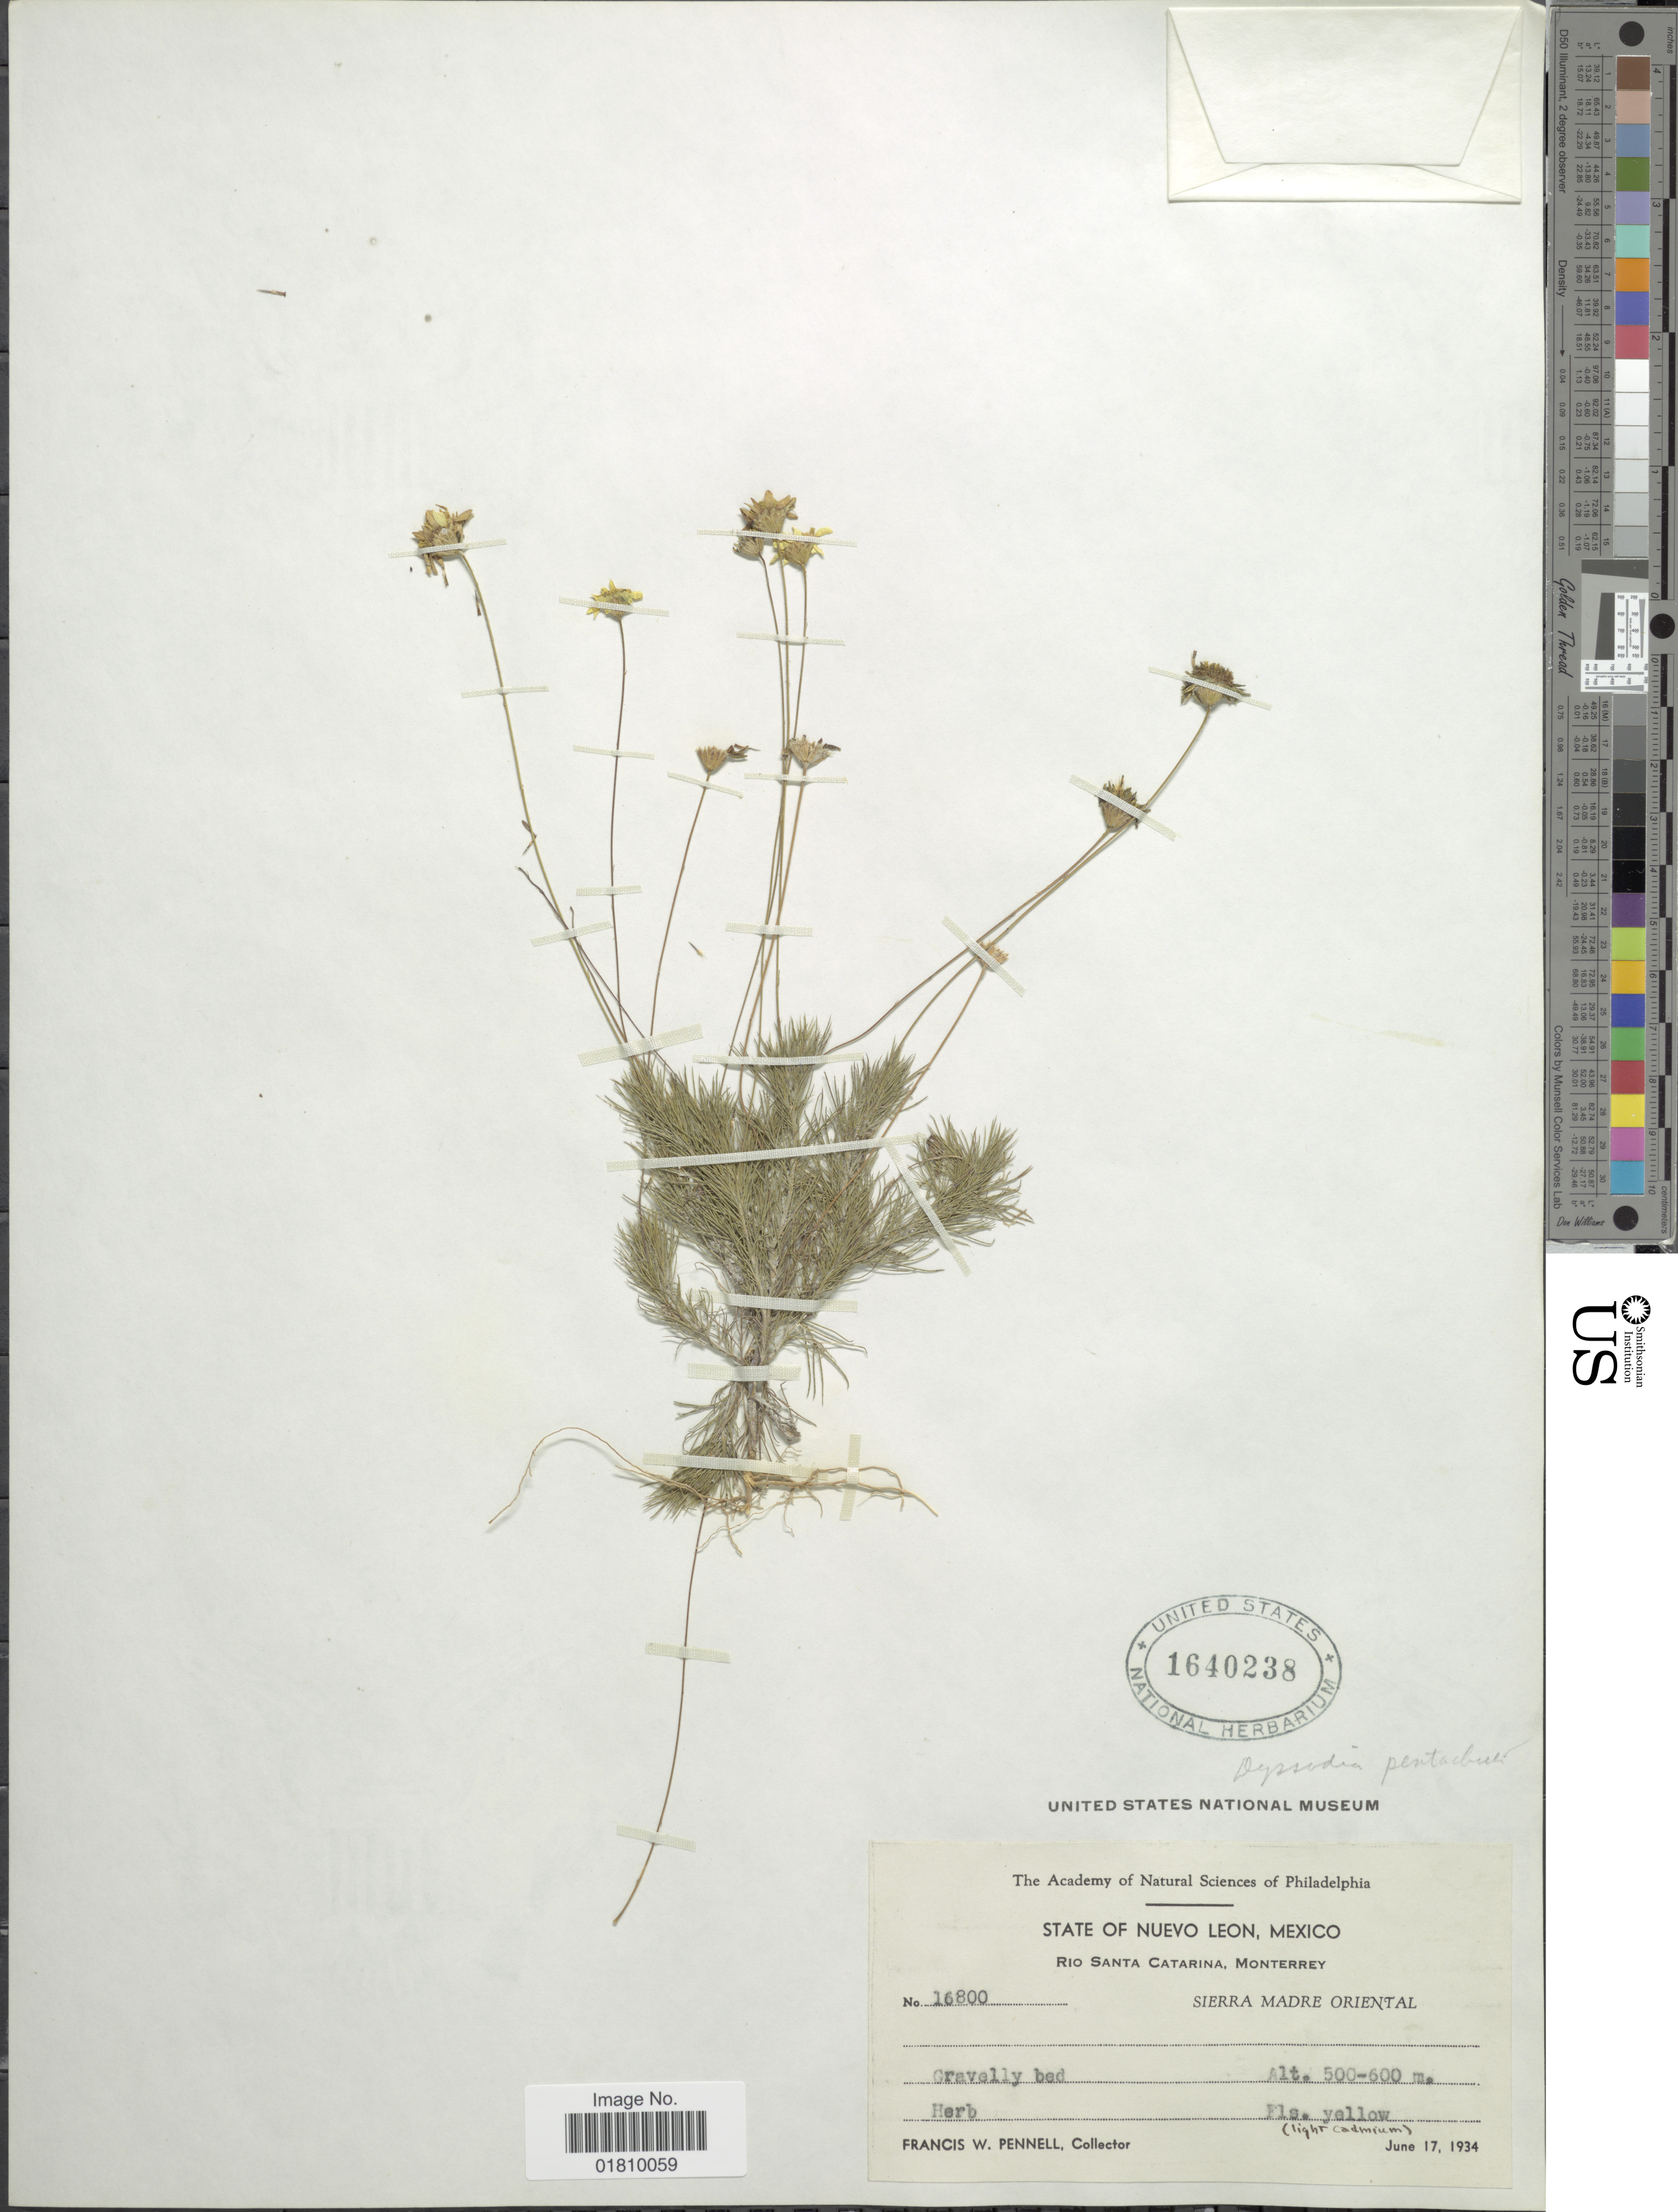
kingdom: Plantae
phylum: Tracheophyta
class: Magnoliopsida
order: Asterales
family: Asteraceae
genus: Thymophylla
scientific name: Thymophylla pentachaeta var. pentachaeta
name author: (DC.) Small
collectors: F. W. Pennell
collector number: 16800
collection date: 1934-06-17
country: Mexico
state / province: Nuevo León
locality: Rio santo Catarina, Sierra Madre Oriental, gravelly bed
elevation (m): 500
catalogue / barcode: US 1640238